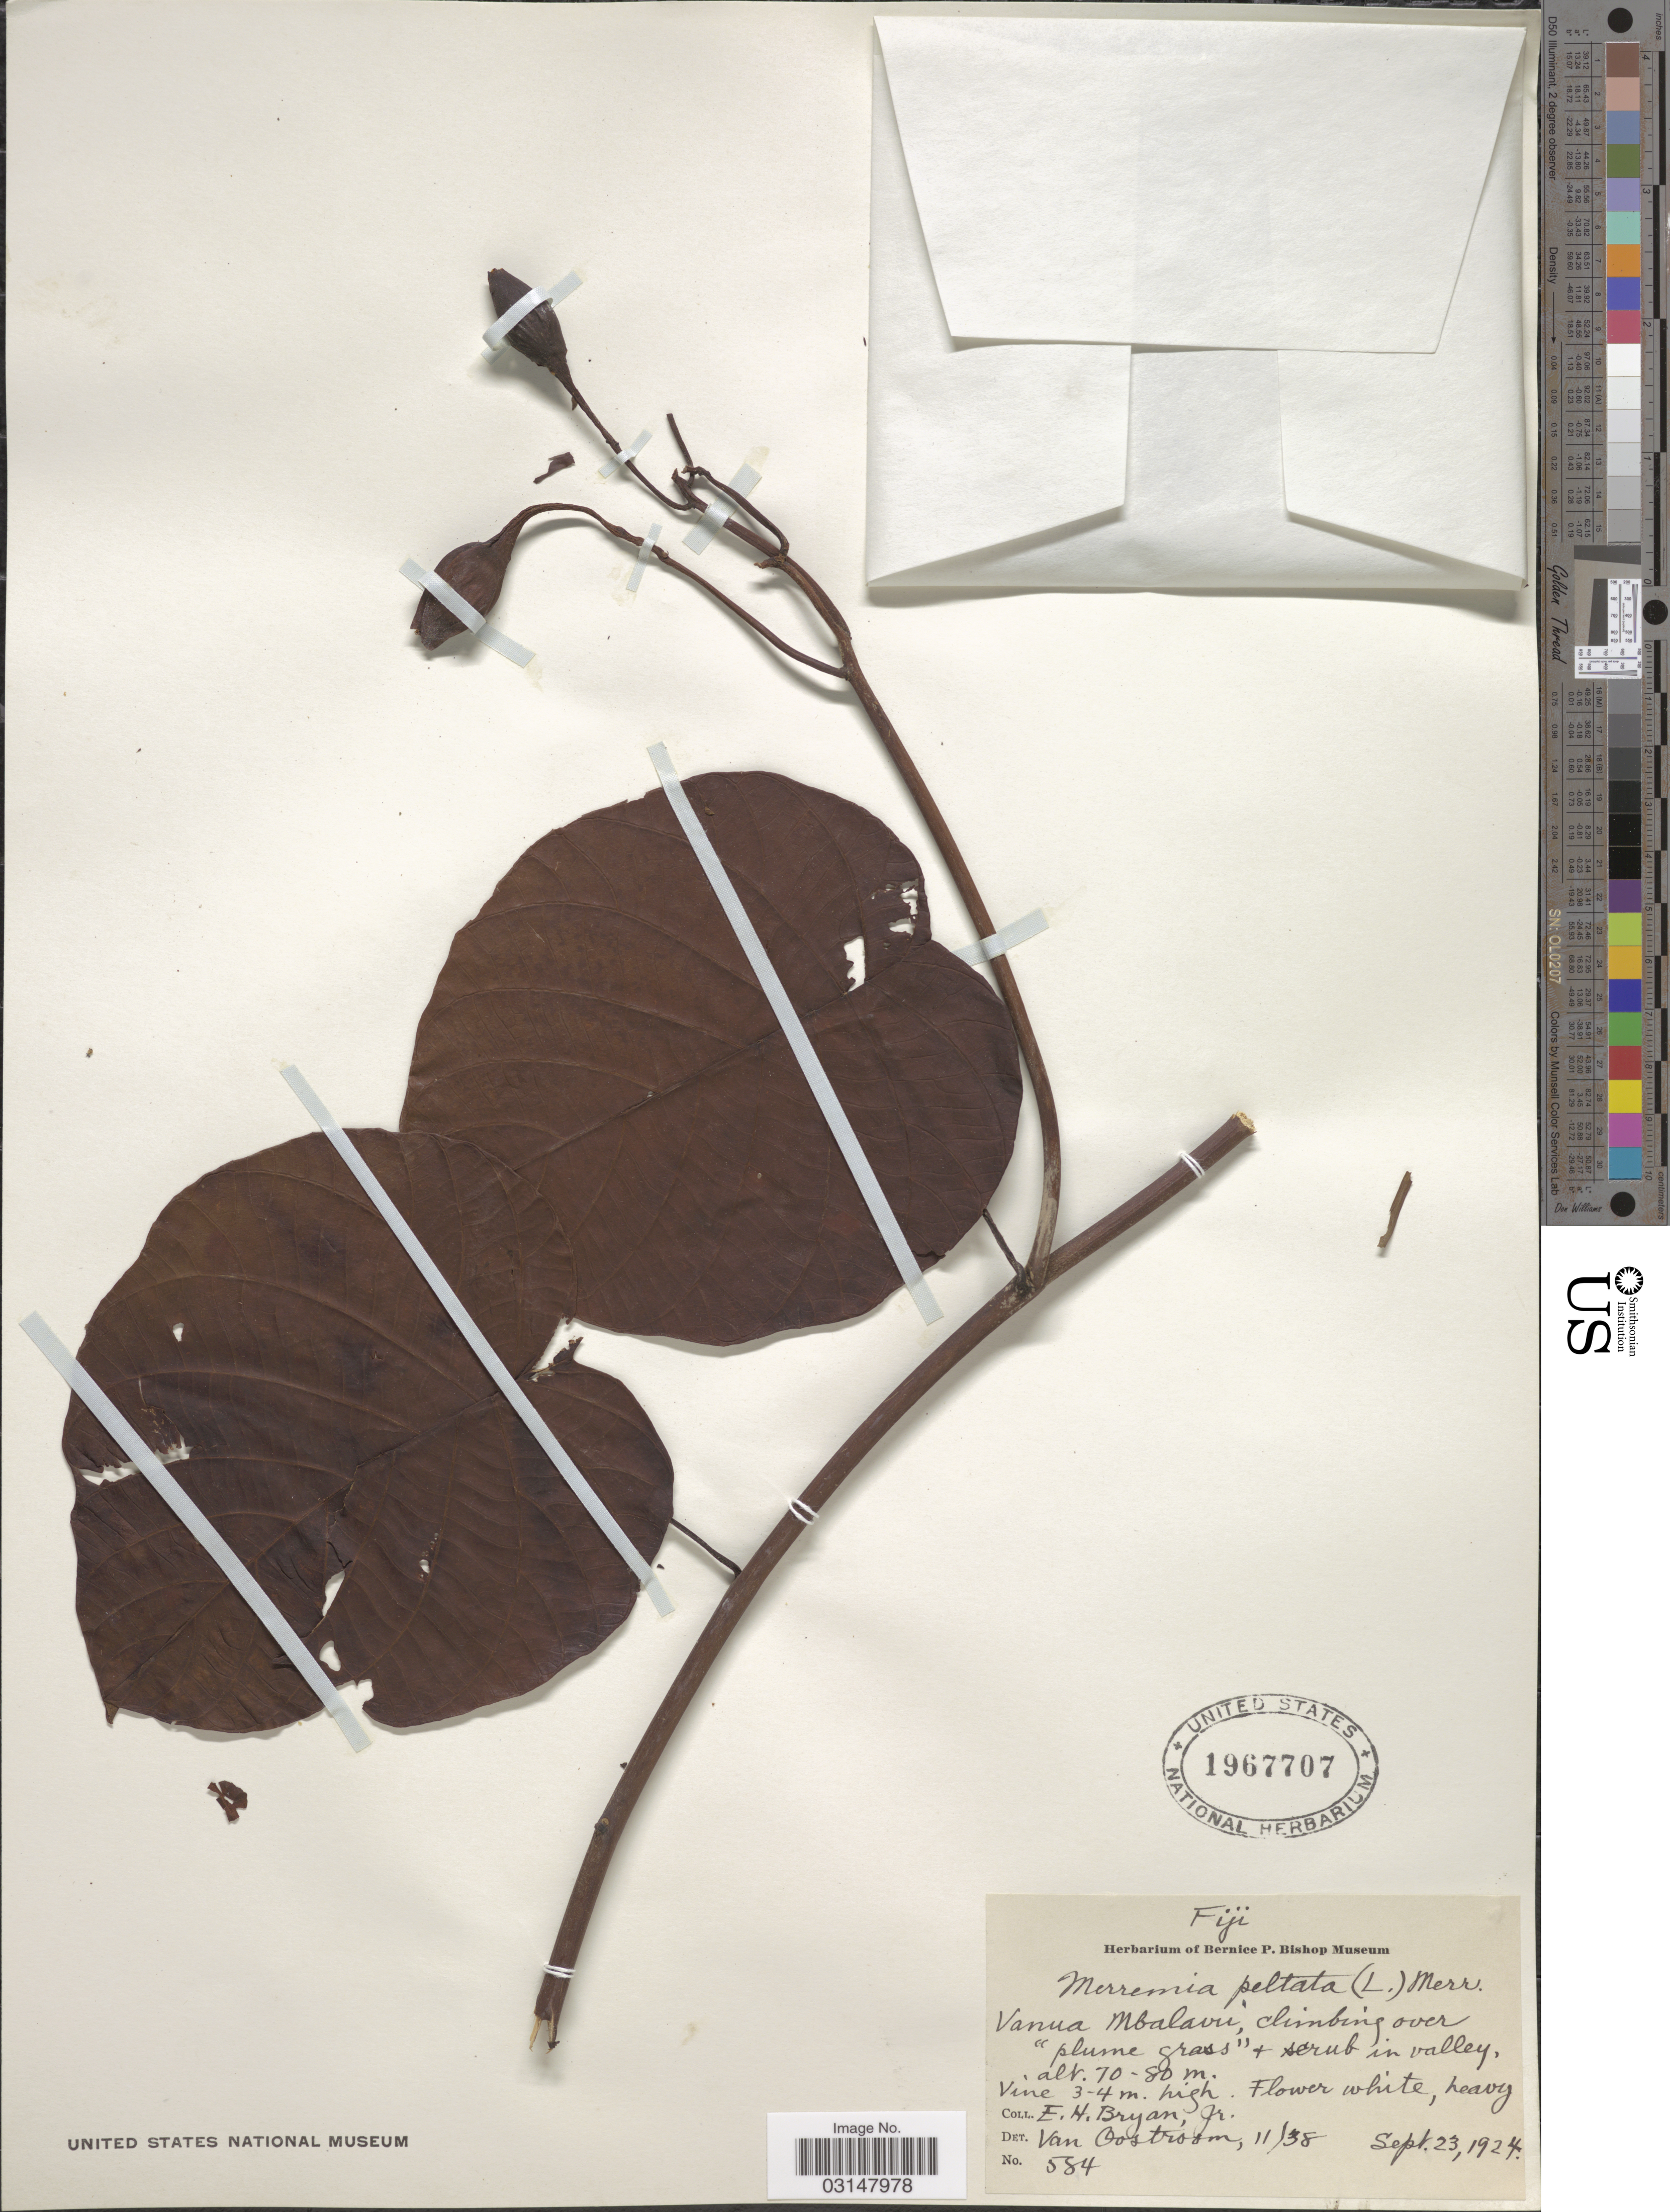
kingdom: Plantae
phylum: Tracheophyta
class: Magnoliopsida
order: Solanales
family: Convolvulaceae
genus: Decalobanthus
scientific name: Decalobanthus peltatus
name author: (L.) A. R. Simões & Staples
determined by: Wagner, W. L., (BOT), Smithsonian Institution - National Museum of Natural History (UNITED STATES)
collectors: E. Bryan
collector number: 584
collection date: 1924-09-23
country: Fiji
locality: Vanua Mbalavu.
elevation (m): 70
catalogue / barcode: US 1967707